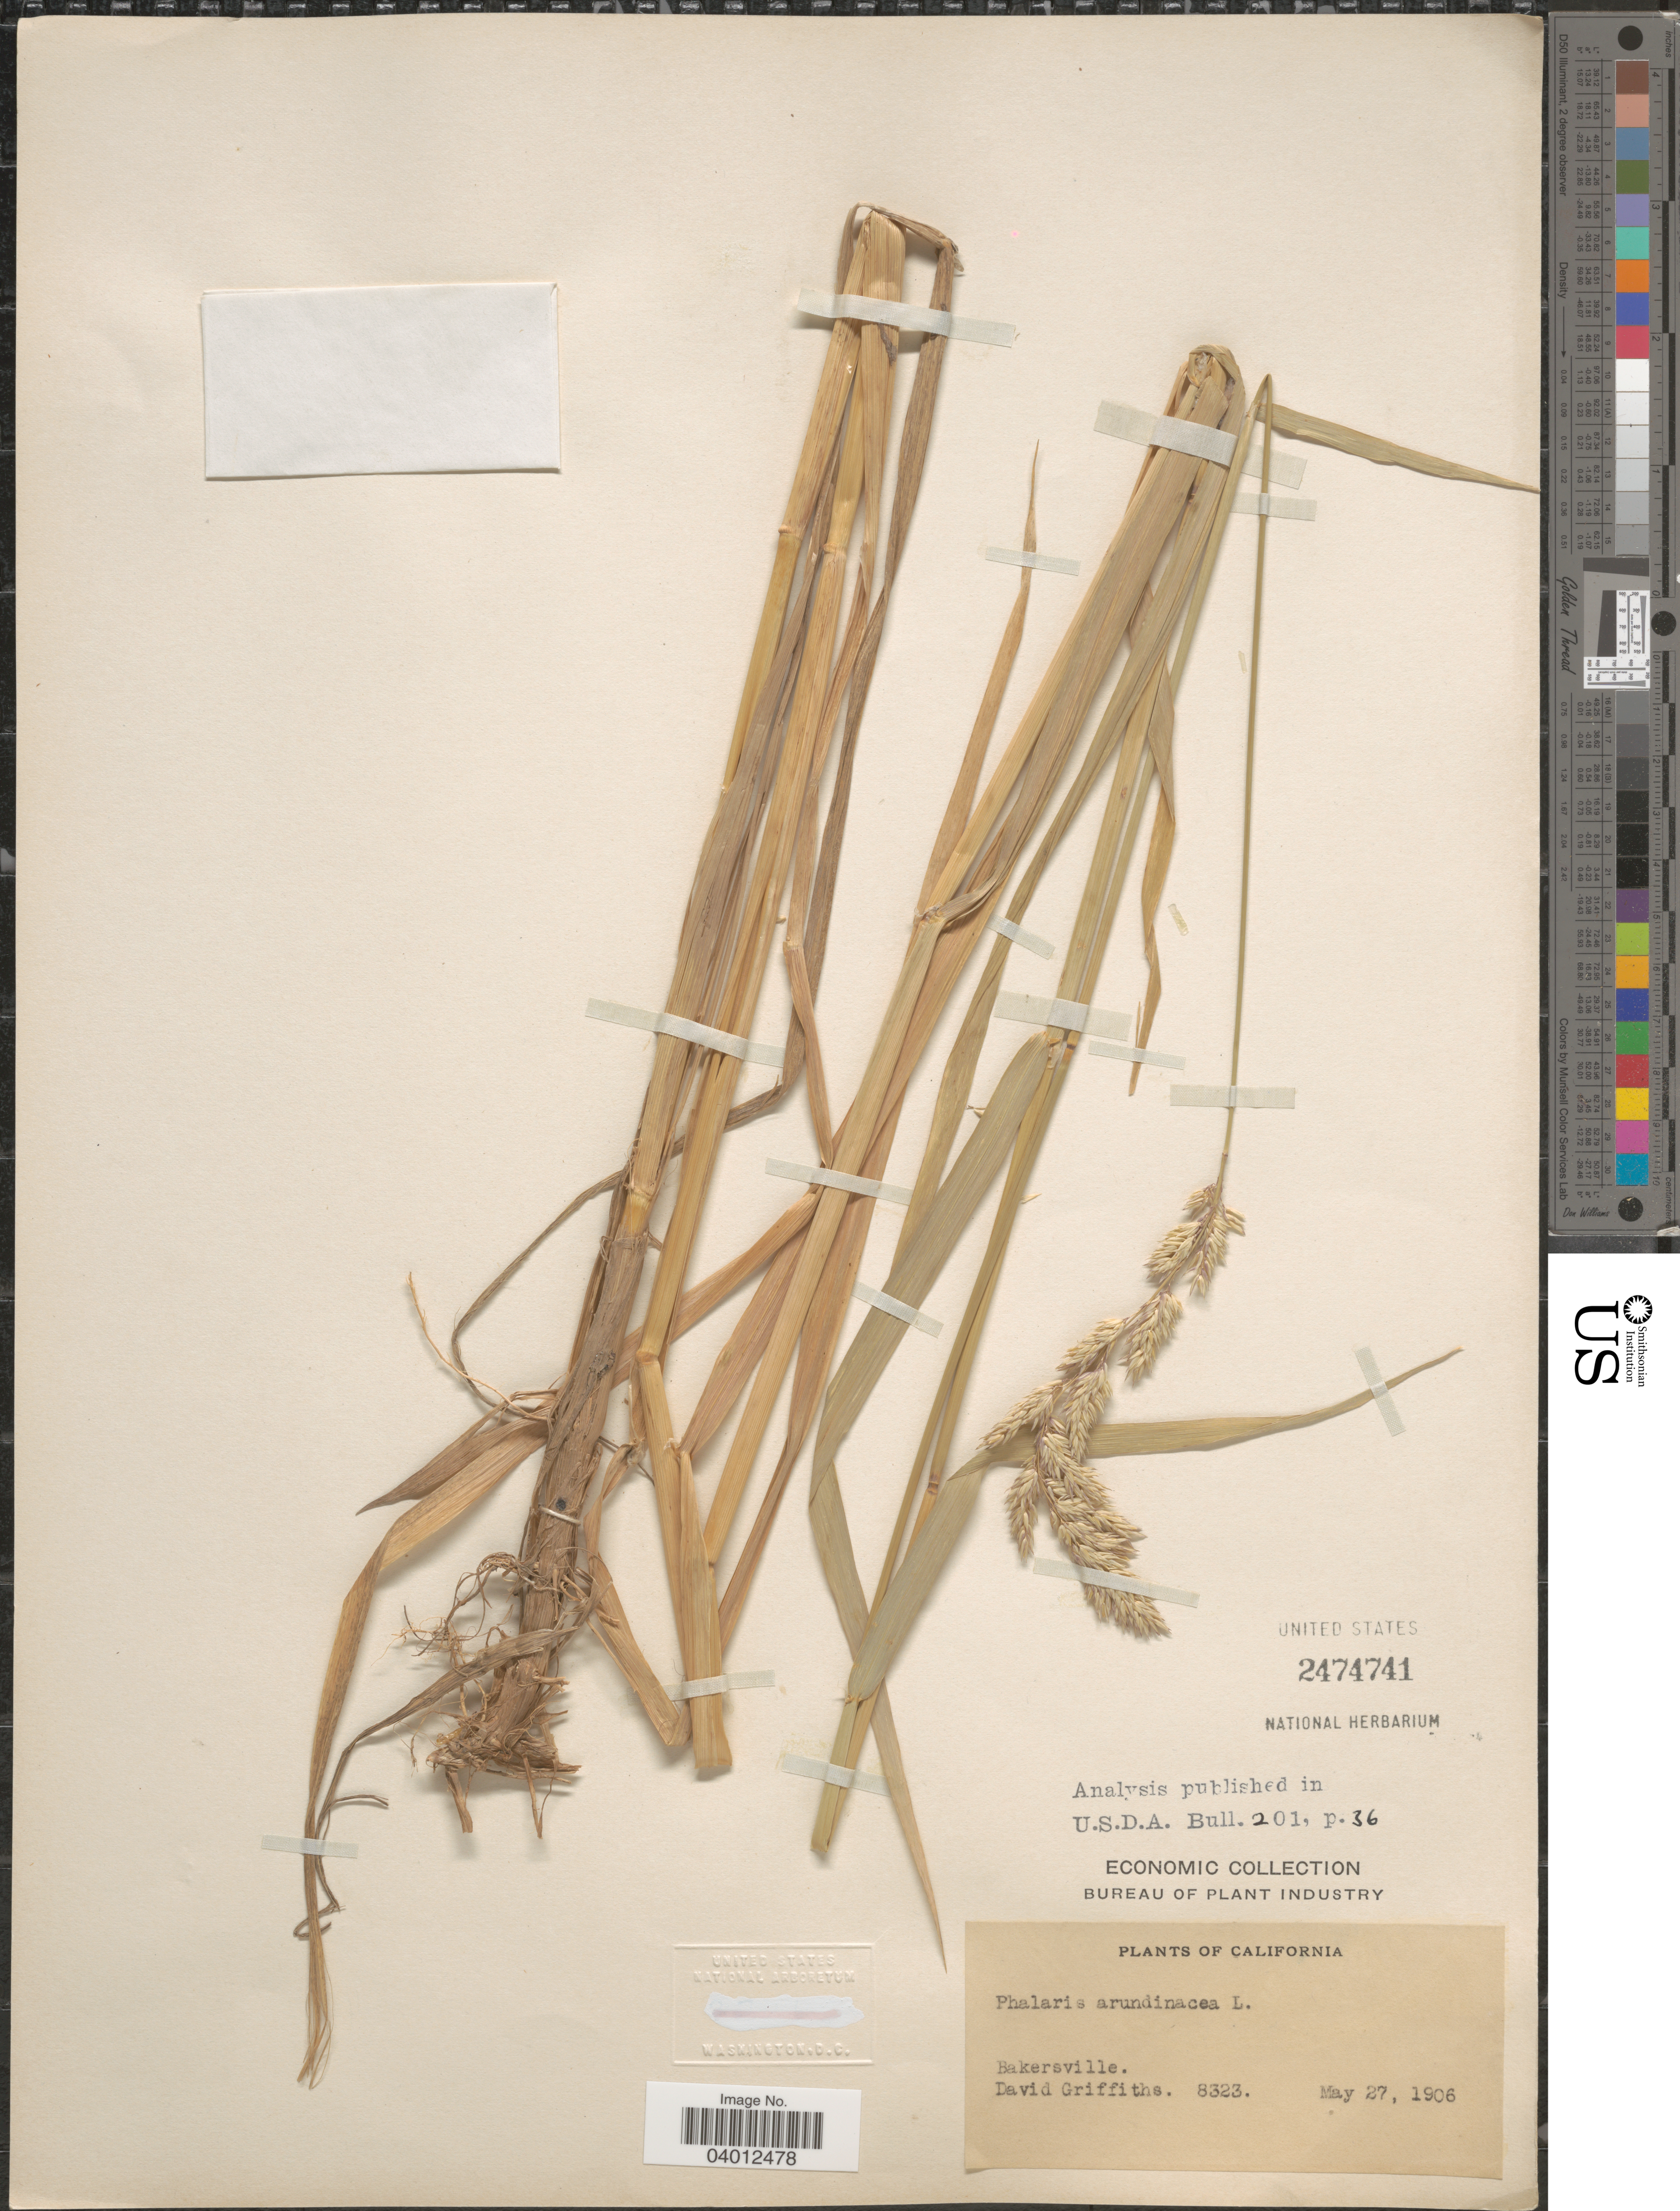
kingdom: Plantae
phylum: Tracheophyta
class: Liliopsida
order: Poales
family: Poaceae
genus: Phalaris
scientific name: Phalaris arundinacea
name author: L.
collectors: D. Griffiths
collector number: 8323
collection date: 1906-05-27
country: United States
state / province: California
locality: Bakersville.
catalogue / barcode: US 2474741